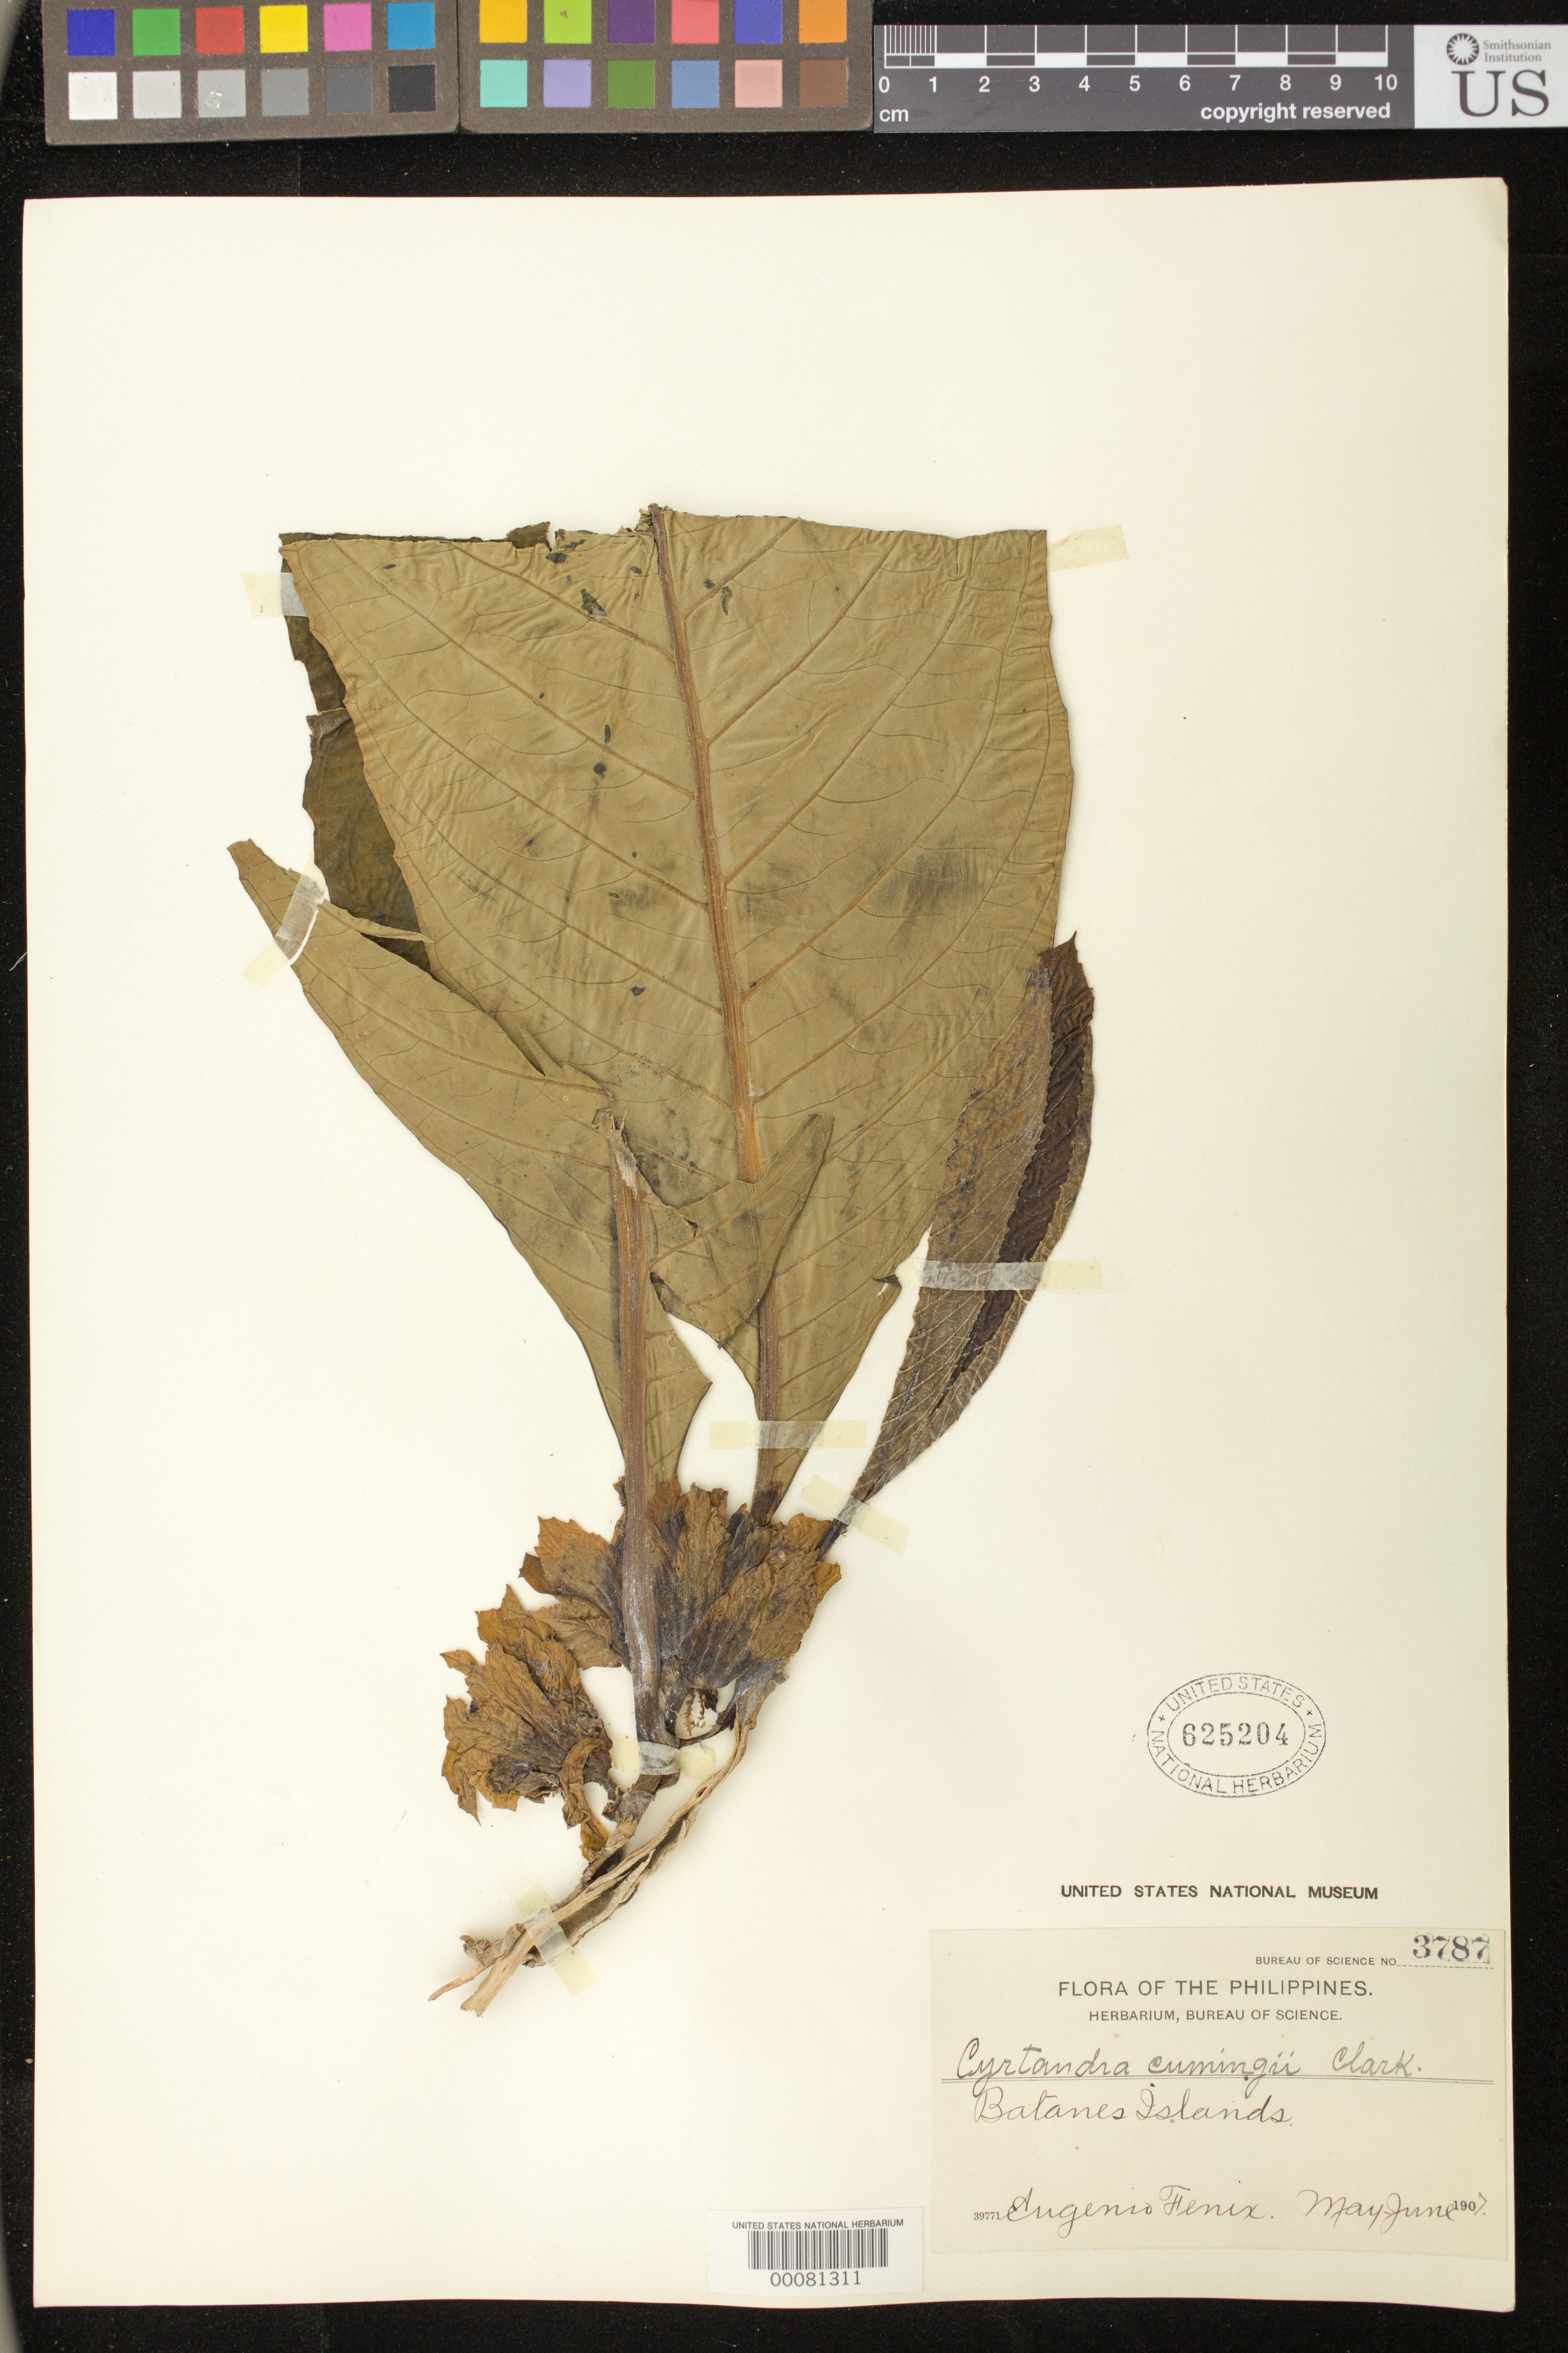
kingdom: Plantae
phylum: Tracheophyta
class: Magnoliopsida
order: Lamiales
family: Gesneriaceae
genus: Cyrtandra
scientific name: Cyrtandra cumingii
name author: C.B. Clarke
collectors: E. Fénix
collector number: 3787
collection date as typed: May-Jun 1907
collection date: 1907-05/1907-06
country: Philippines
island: Batan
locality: Batanes prov., Batanes islands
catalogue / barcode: US 625204